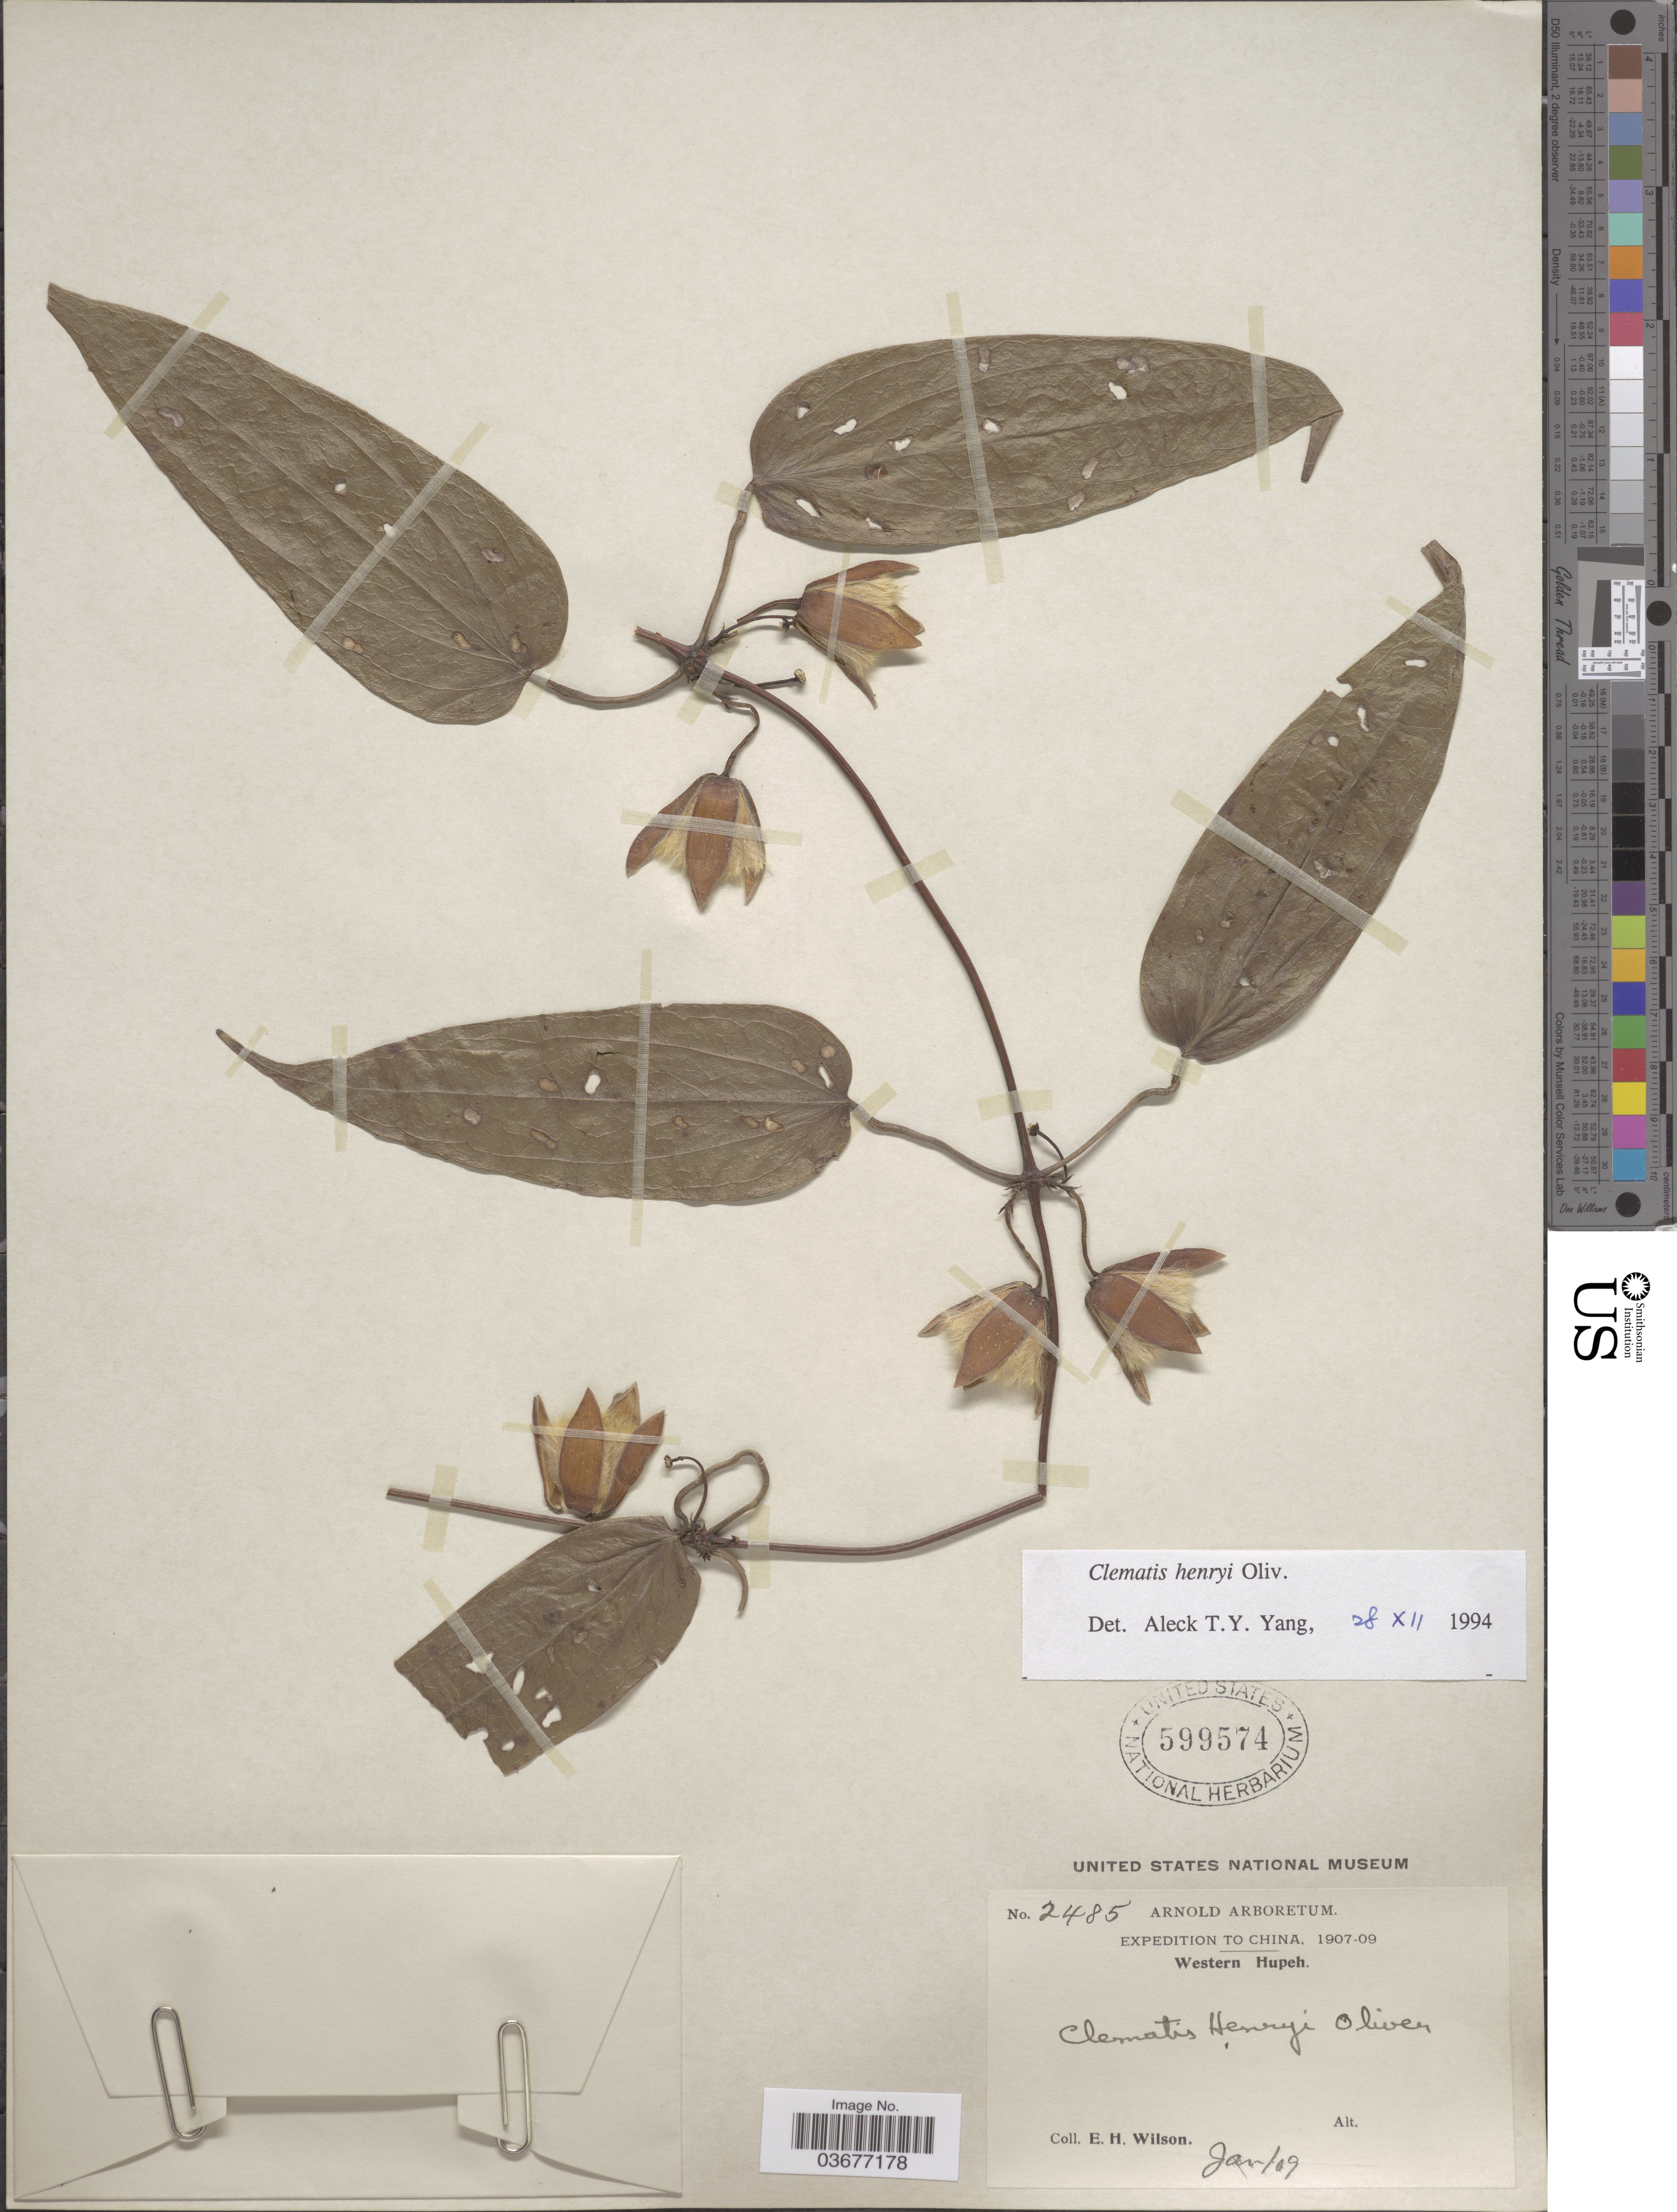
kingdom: Plantae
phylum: Tracheophyta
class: Magnoliopsida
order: Ranunculales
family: Ranunculaceae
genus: Clematis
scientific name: Clematis henryi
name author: Oliv.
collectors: E. Wilson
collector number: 2485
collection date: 1909-01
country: China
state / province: Hubei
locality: China. Western Hupeh.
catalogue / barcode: US 599574